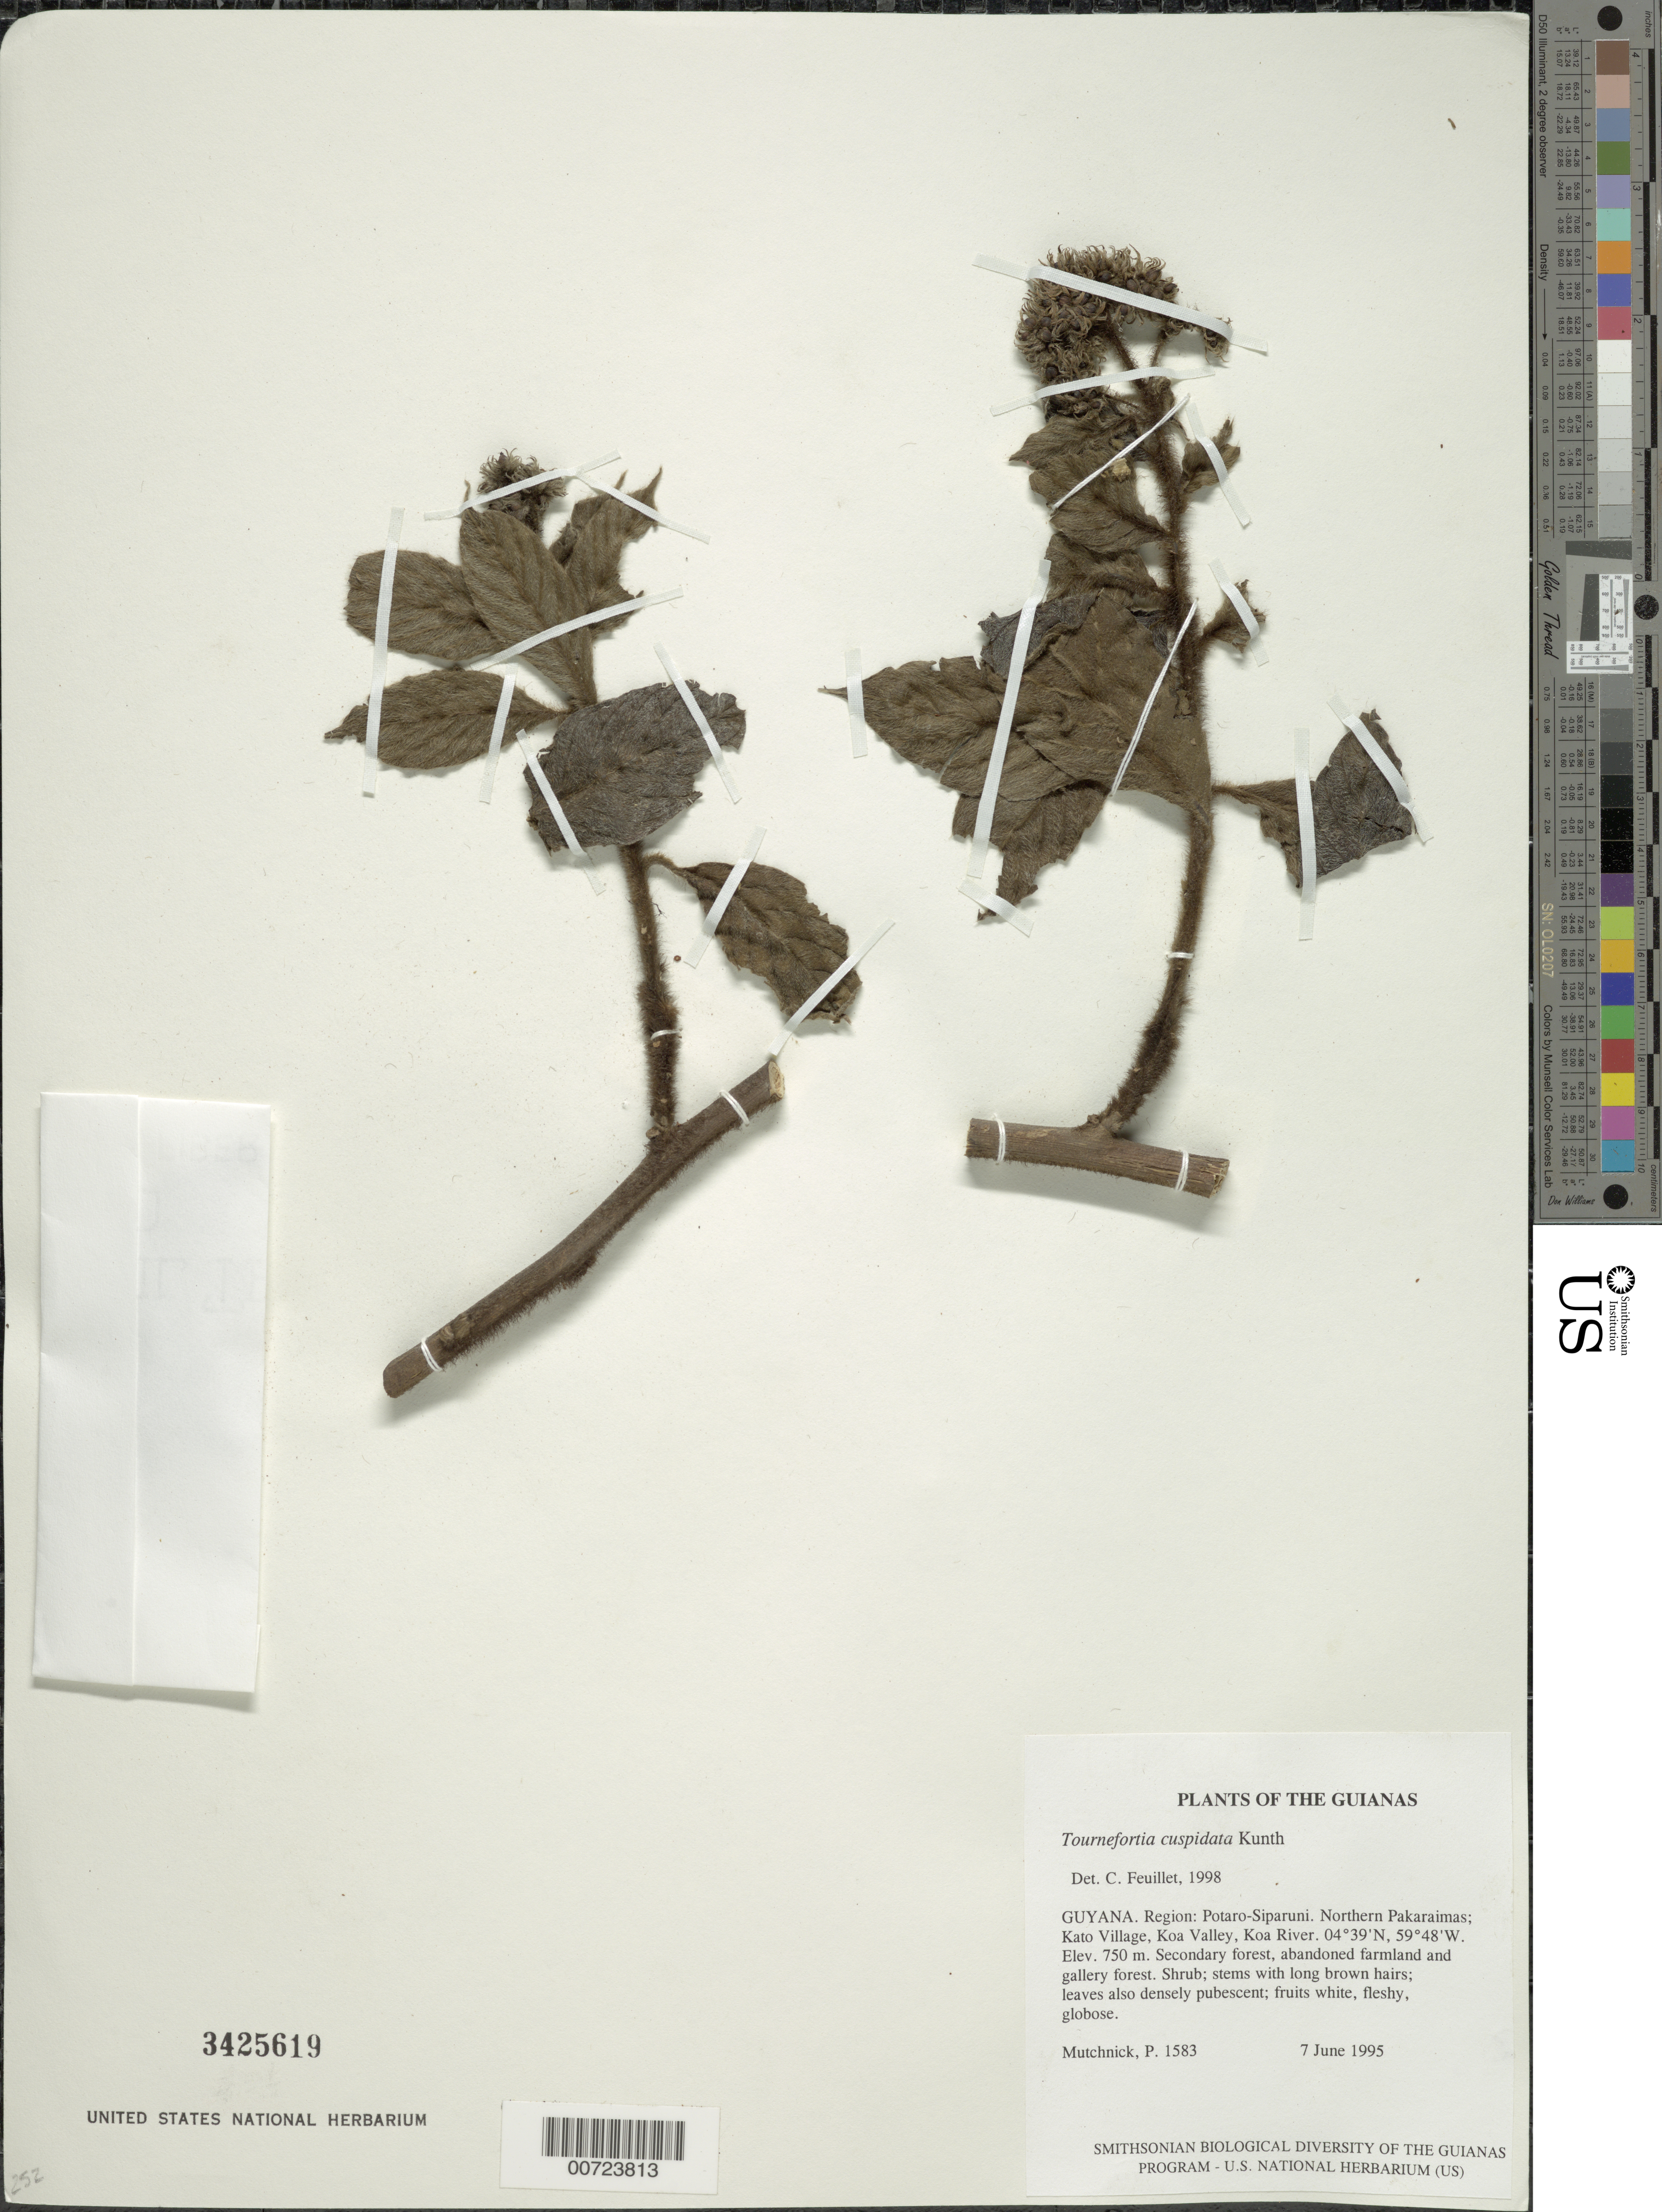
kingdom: Plantae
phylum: Tracheophyta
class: Magnoliopsida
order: Boraginales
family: Heliotropiaceae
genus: Tournefortia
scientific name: Tournefortia cuspidata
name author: Kunth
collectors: P. Mutchnick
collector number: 1583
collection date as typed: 7 June 1995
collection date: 1995-06-07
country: Guyana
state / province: Potaro-Siparuni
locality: Northern Pakaraimas; Kato Village, Koa Valley, Koa River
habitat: Secondary forest, abandoned farmland and gallery forest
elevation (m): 750